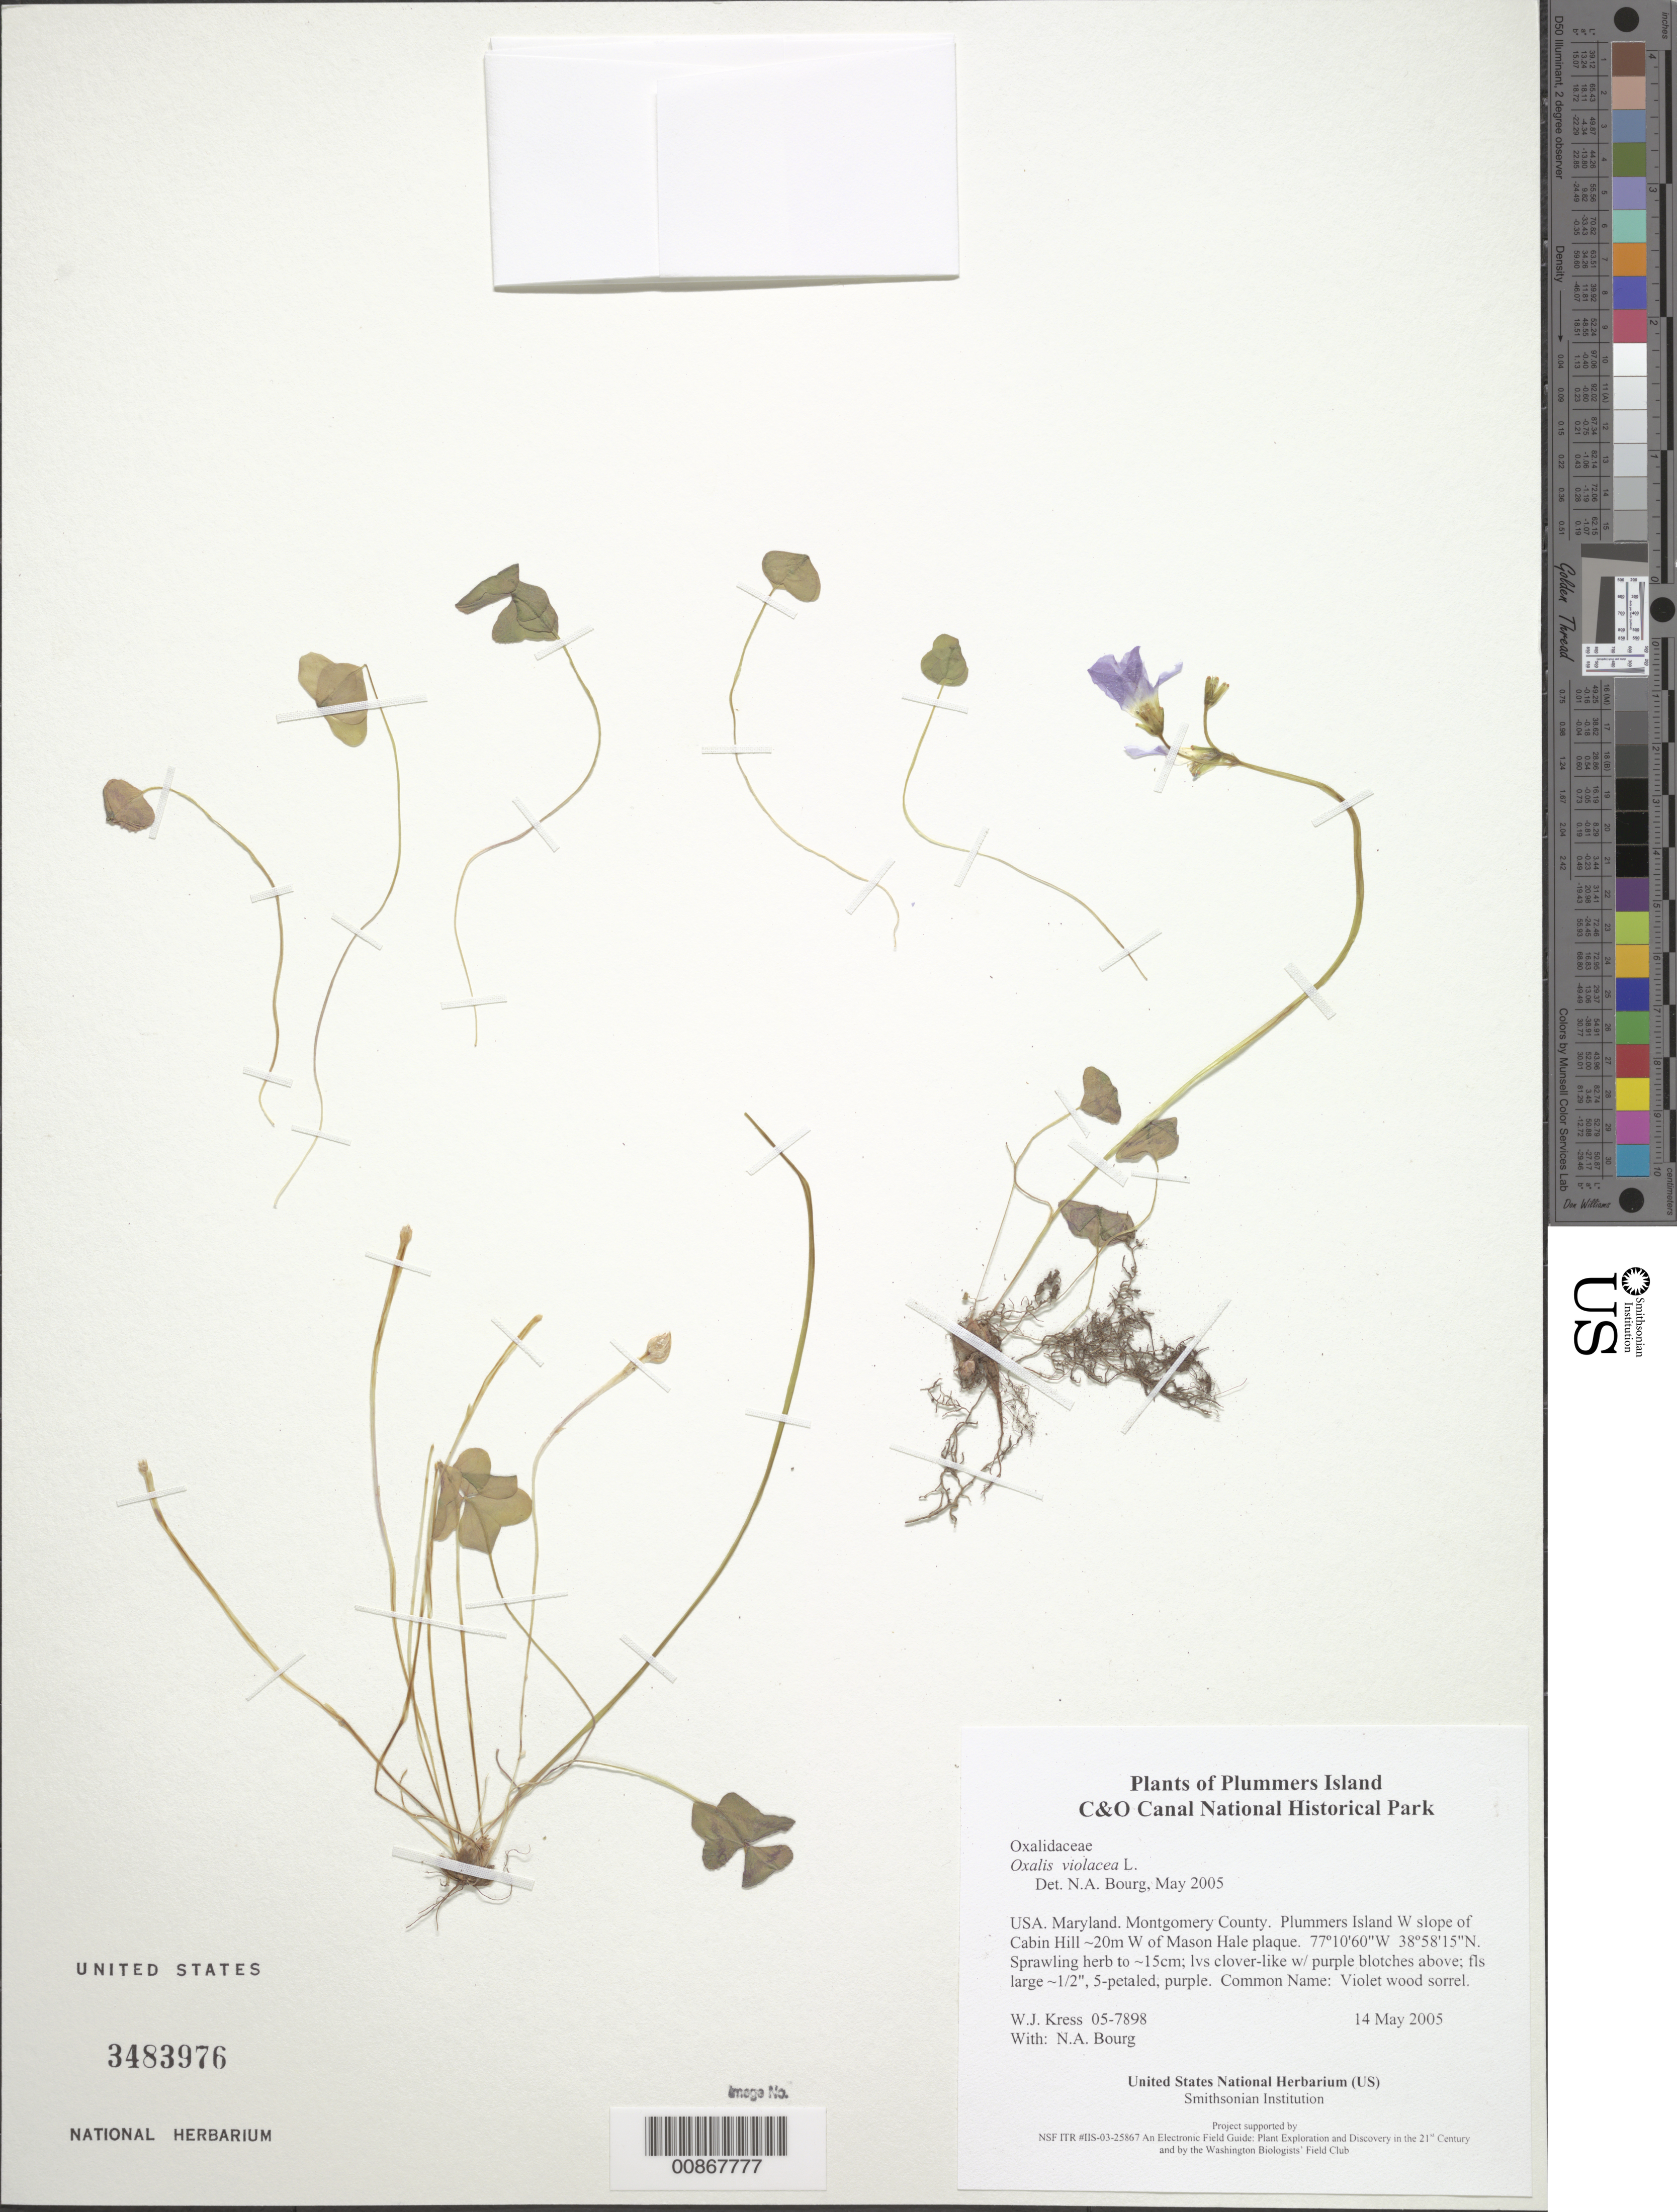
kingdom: Plantae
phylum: Tracheophyta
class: Magnoliopsida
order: Oxalidales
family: Oxalidaceae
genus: Oxalis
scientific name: Oxalis violacea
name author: L.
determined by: Bourg, N. A.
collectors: W. J. Kress & N. A. Bourg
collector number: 05-7898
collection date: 2005-05-14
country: United States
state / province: Maryland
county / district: Montgomery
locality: Chesapeake and Ohio Canal National Historical Park, Plummers Island W slope of Cabin Hill ~20m W of Mason Hale plaque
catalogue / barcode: US 3483976